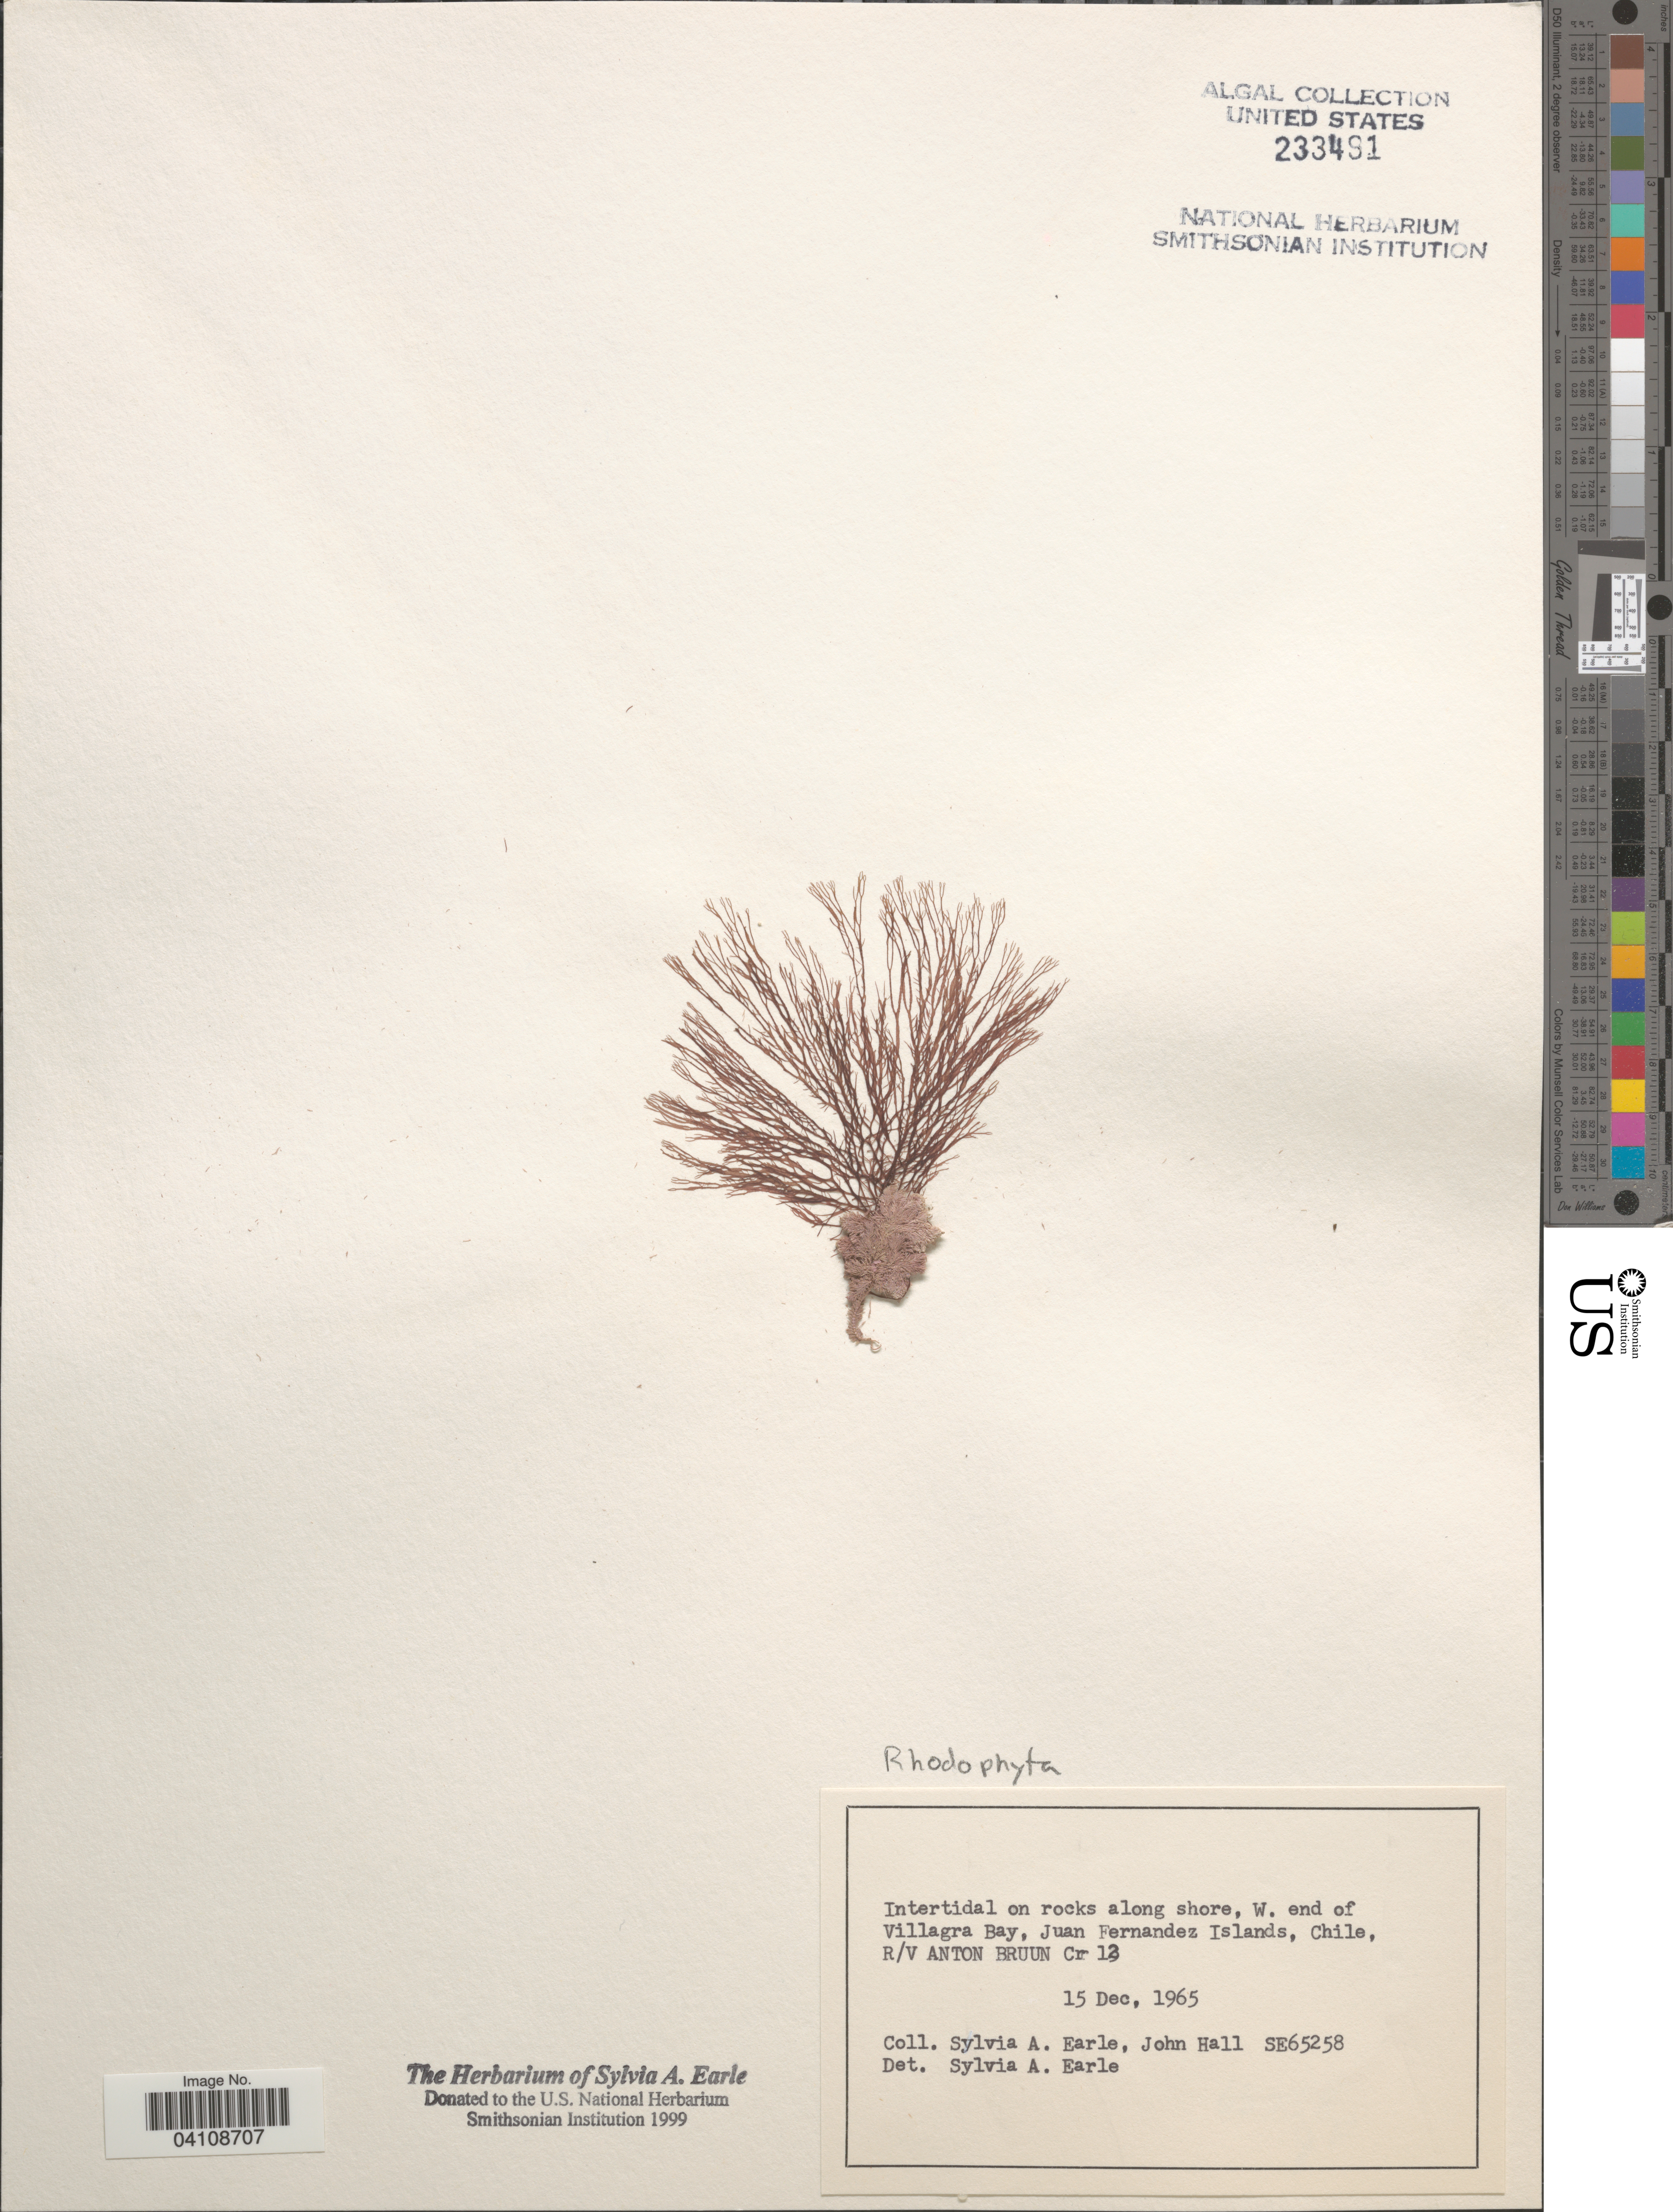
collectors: S. A. Earle & J. Hall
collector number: SE65258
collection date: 1965-12-15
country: Chile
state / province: Valparaíso (V)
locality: Intertidal on rocks along shore, W. end of Villagra Bay, Juan Fernandez Islands. R/V Anton Bruun Cr 12.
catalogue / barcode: US 233491